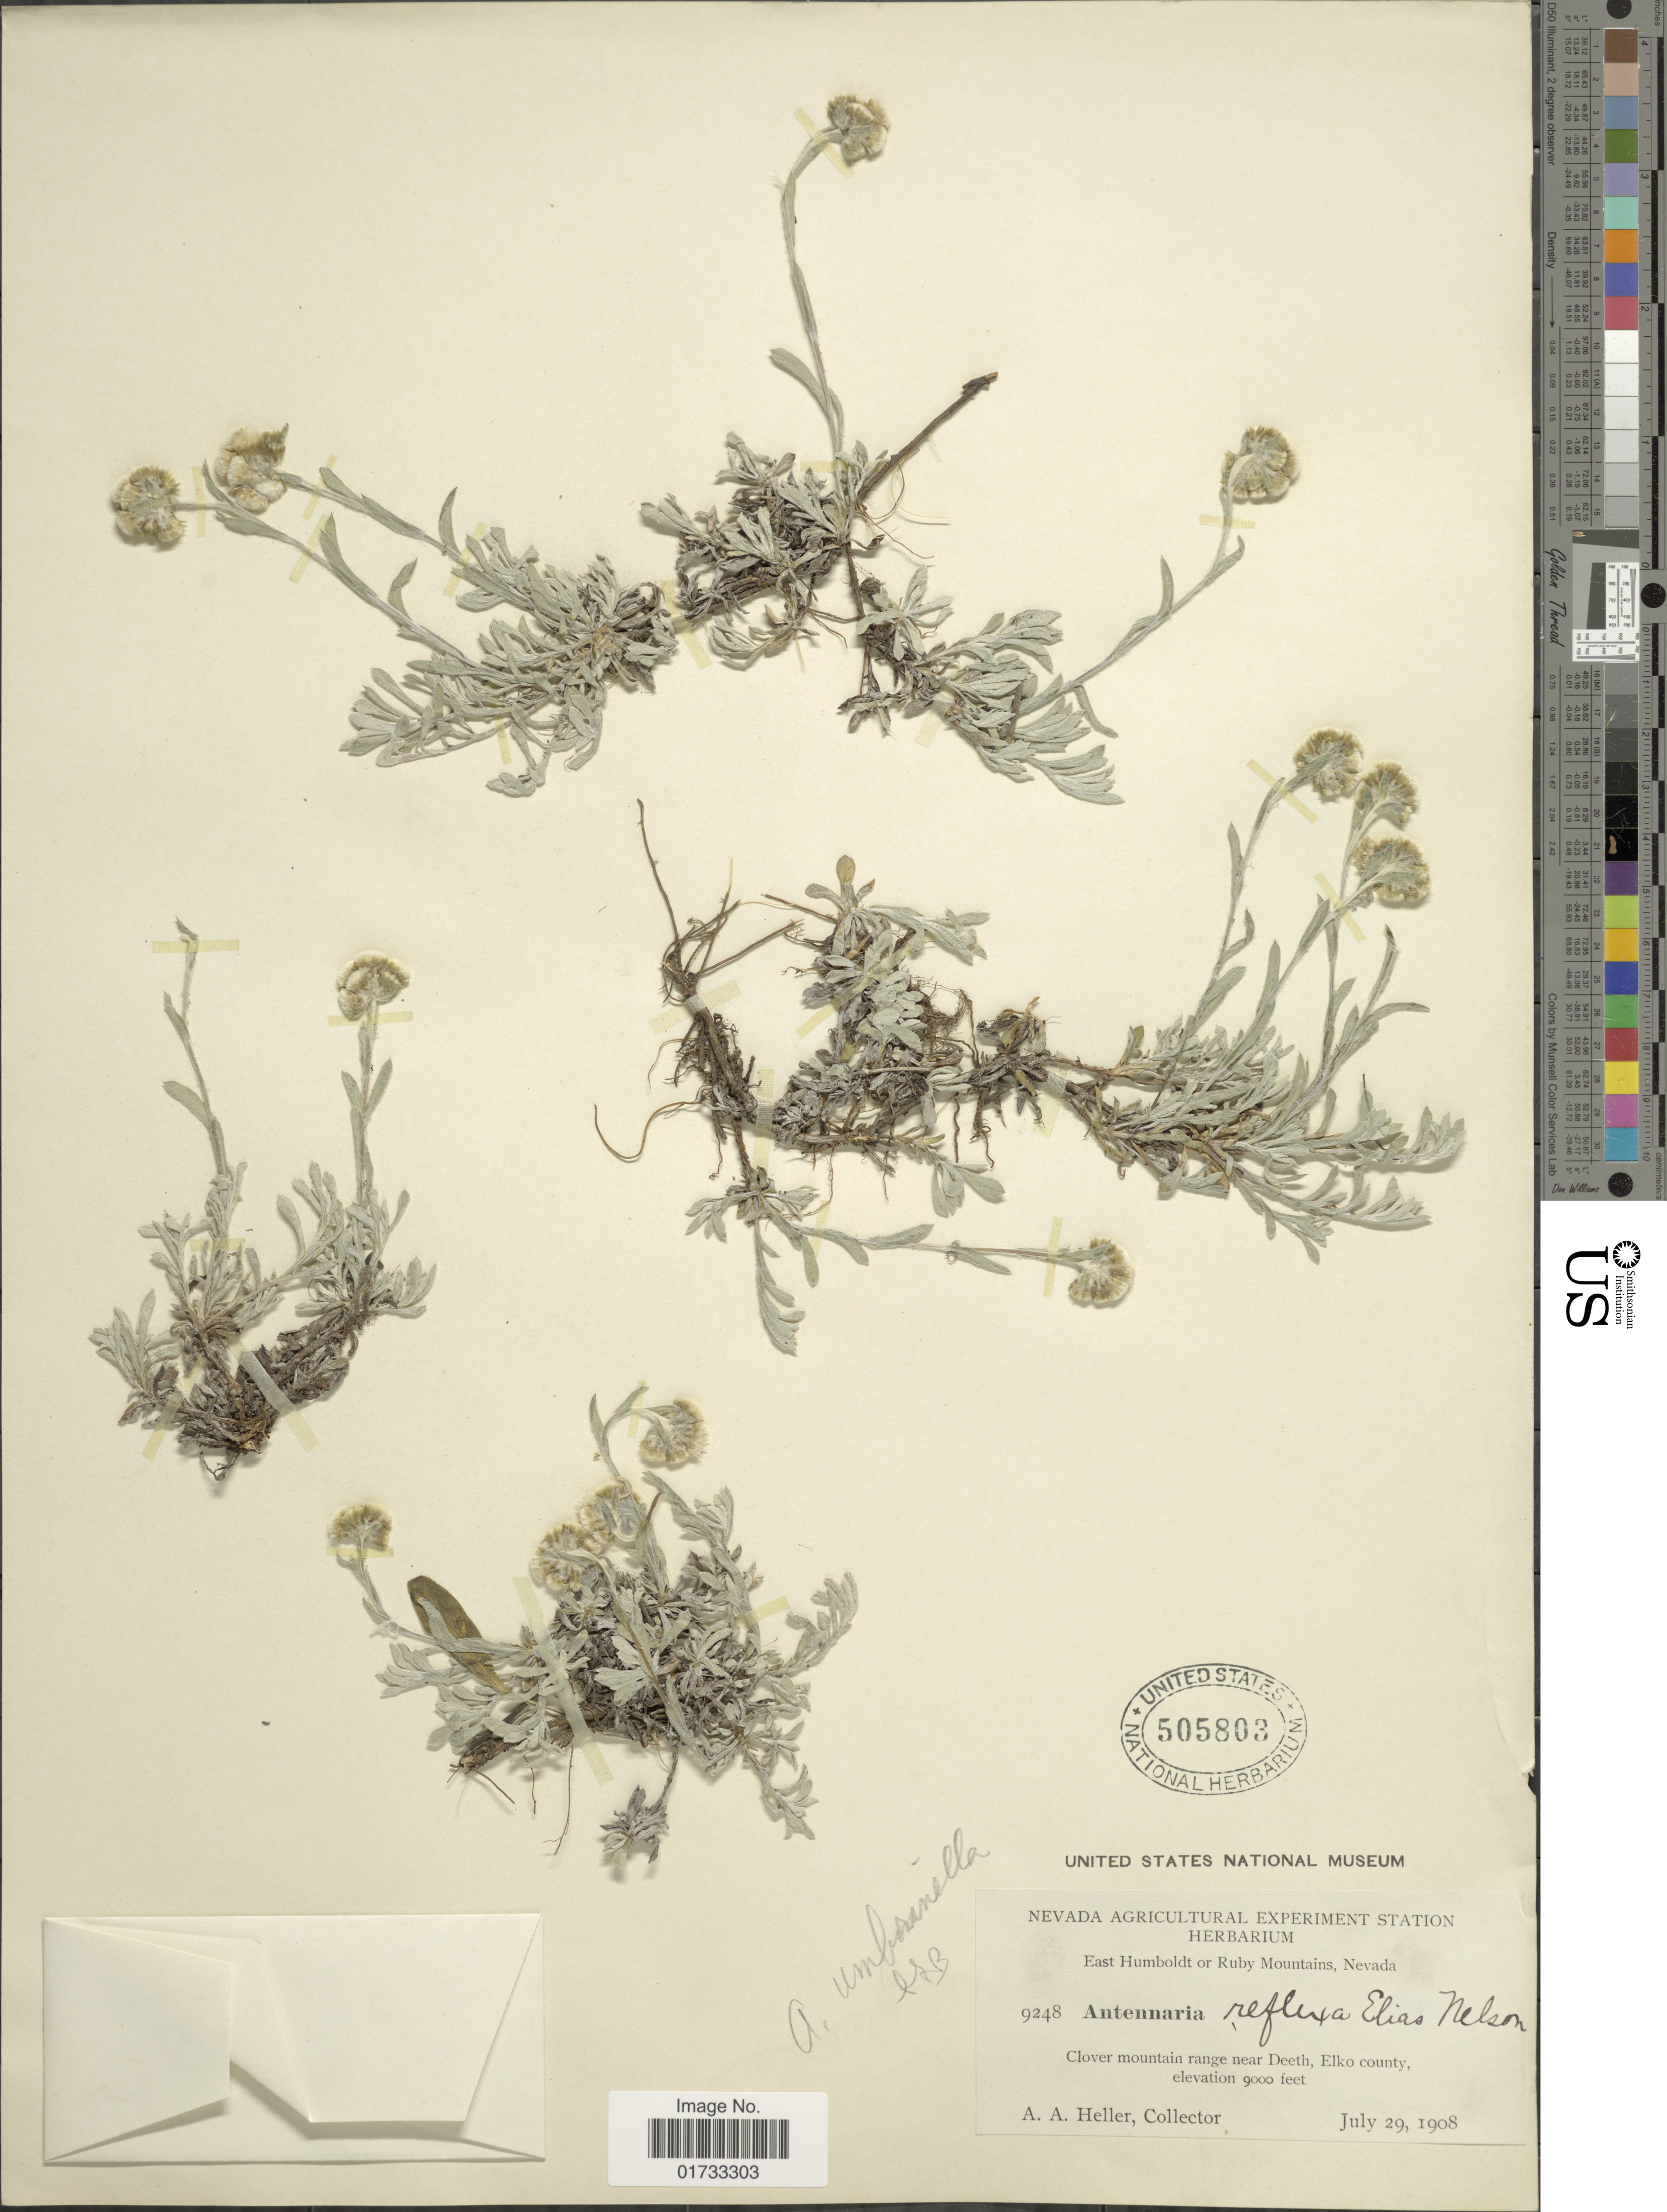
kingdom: Plantae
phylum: Tracheophyta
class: Magnoliopsida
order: Asterales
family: Asteraceae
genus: Antennaria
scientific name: Antennaria umbrinella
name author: Rydb.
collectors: A. A. Heller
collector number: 9248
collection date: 1908-07-29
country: United States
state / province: Nevada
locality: East Humboldt or Ruby Mountains, Clover mountain range near Deeth, Elko county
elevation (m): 2743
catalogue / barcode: US 505803